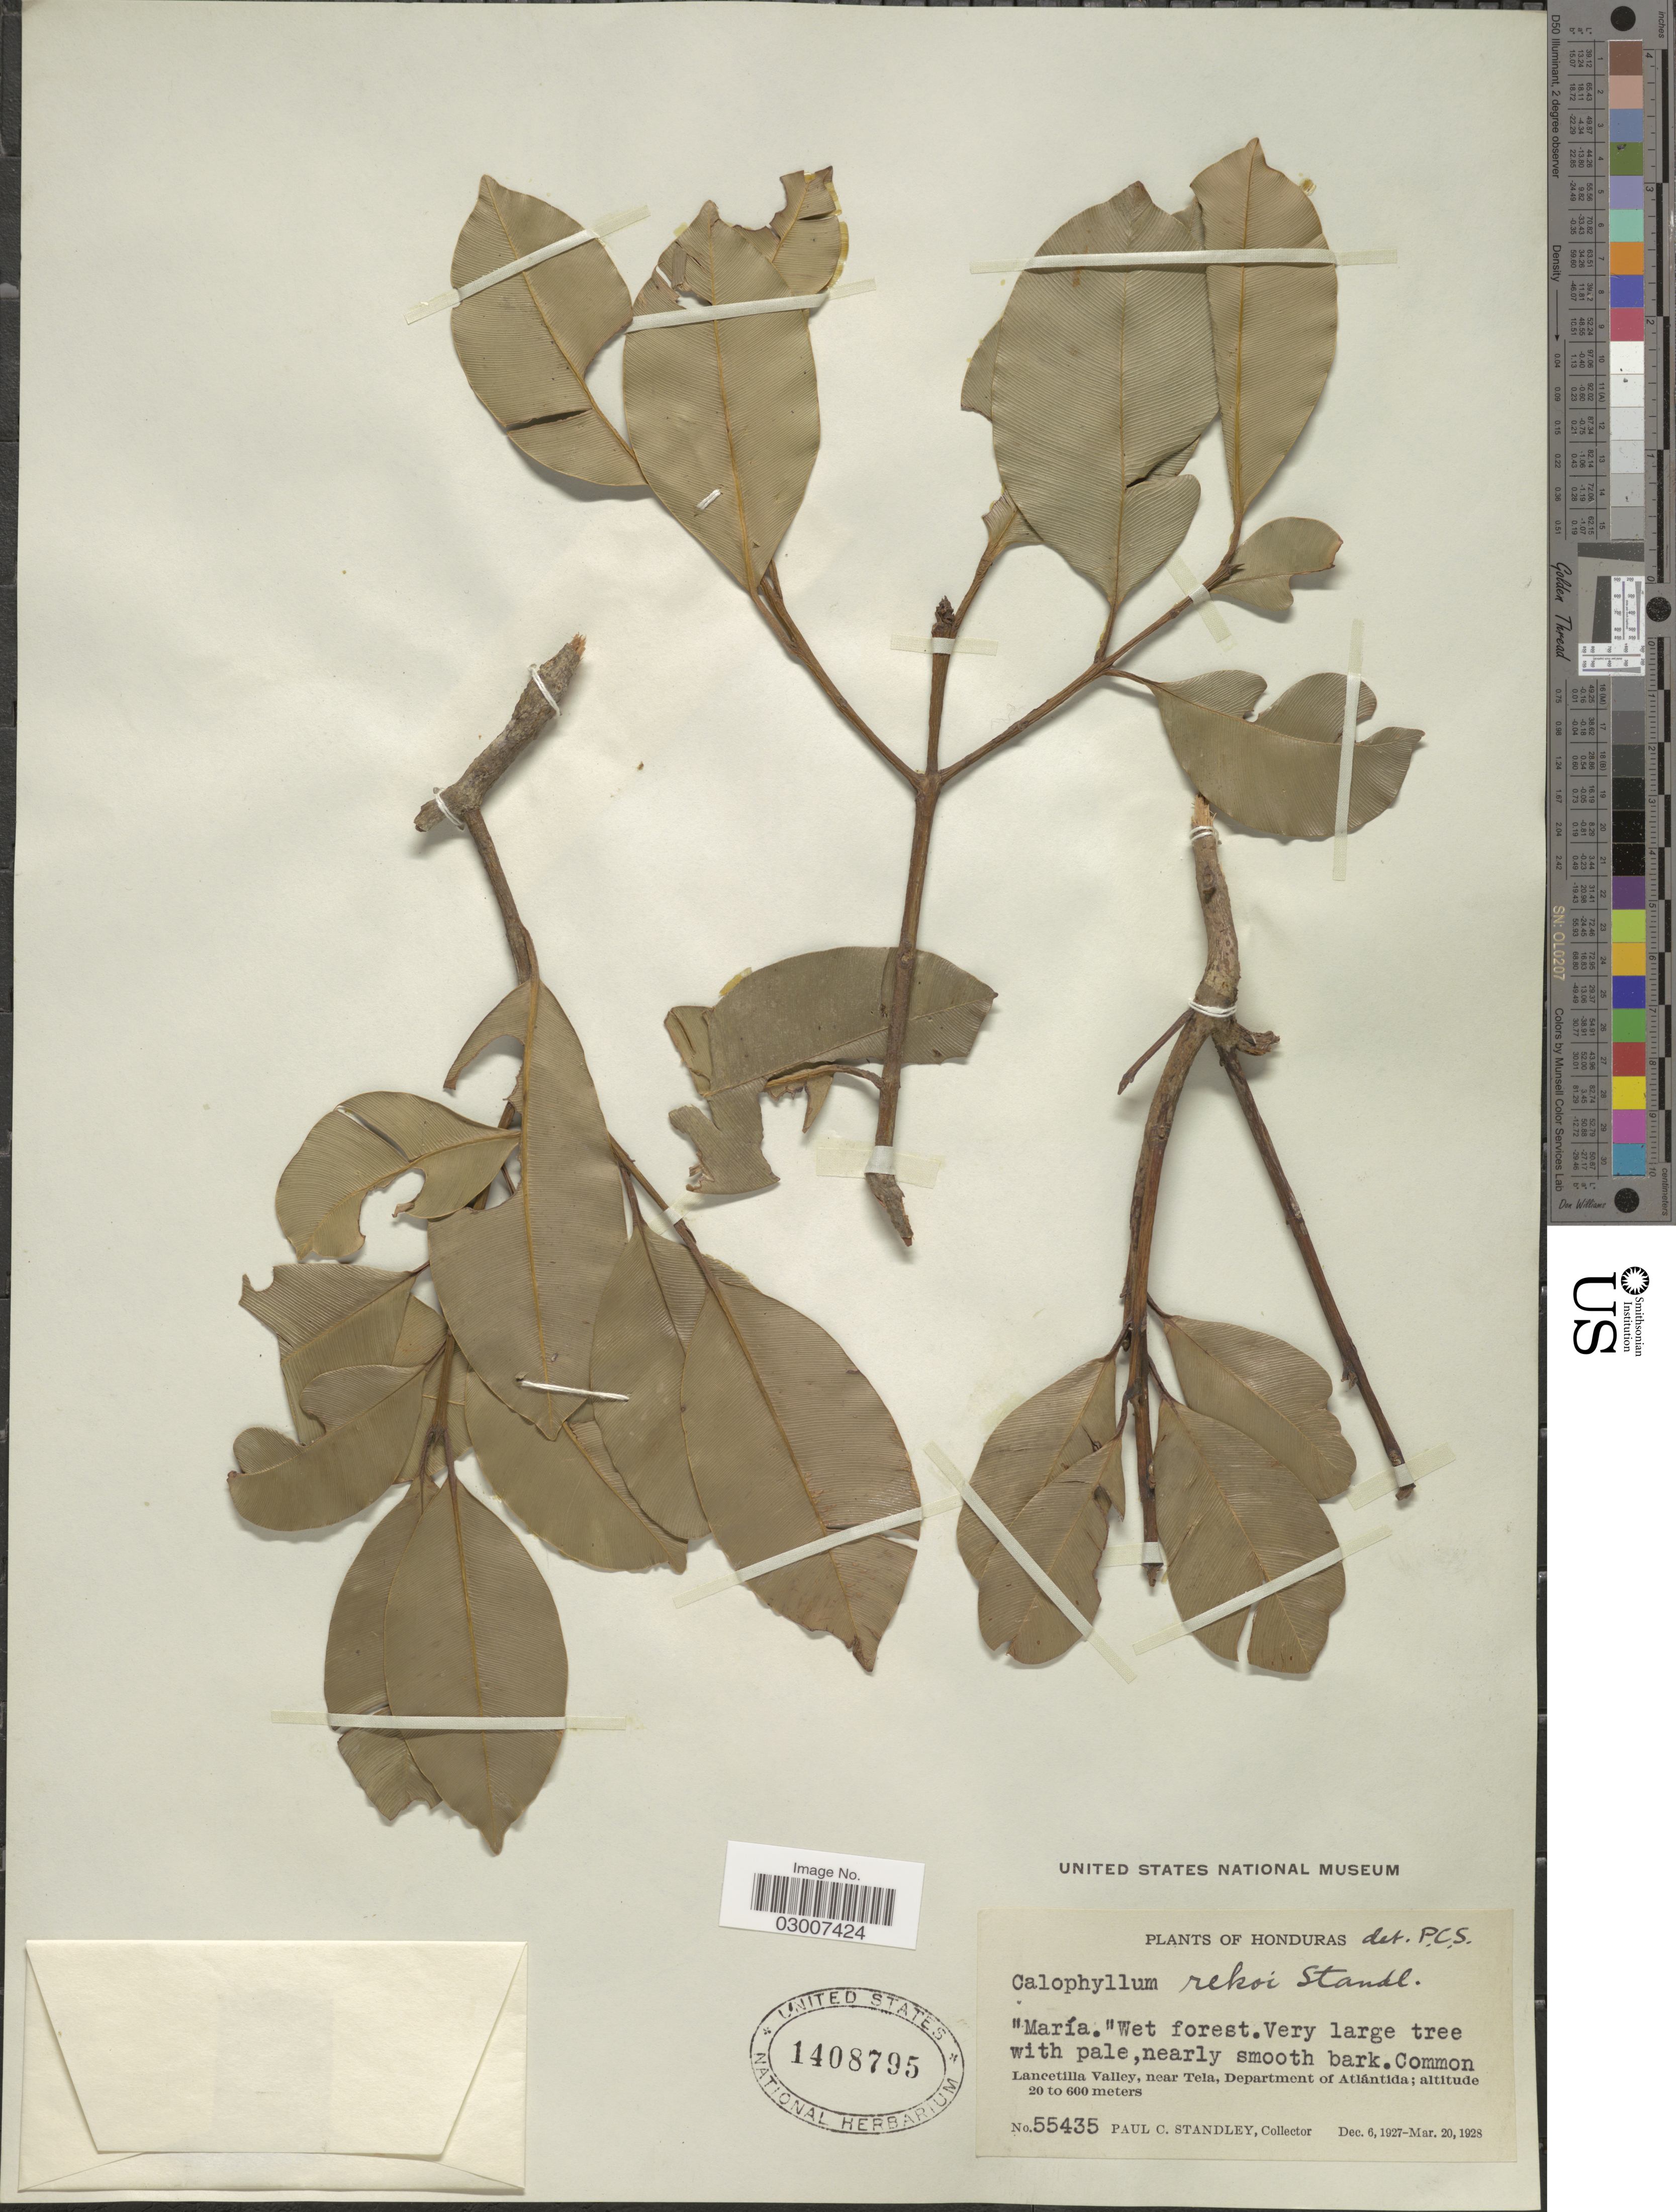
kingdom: Plantae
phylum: Tracheophyta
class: Magnoliopsida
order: Malpighiales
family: Calophyllaceae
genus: Calophyllum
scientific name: Calophyllum brasiliense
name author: Cambess.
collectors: P. C. Standley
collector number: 55435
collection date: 1927-12-06/1928-03-20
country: Honduras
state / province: Atlántida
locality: Lancetilla Valley, near Tela, Department of Atlántida.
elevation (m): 20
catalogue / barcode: US 1408795